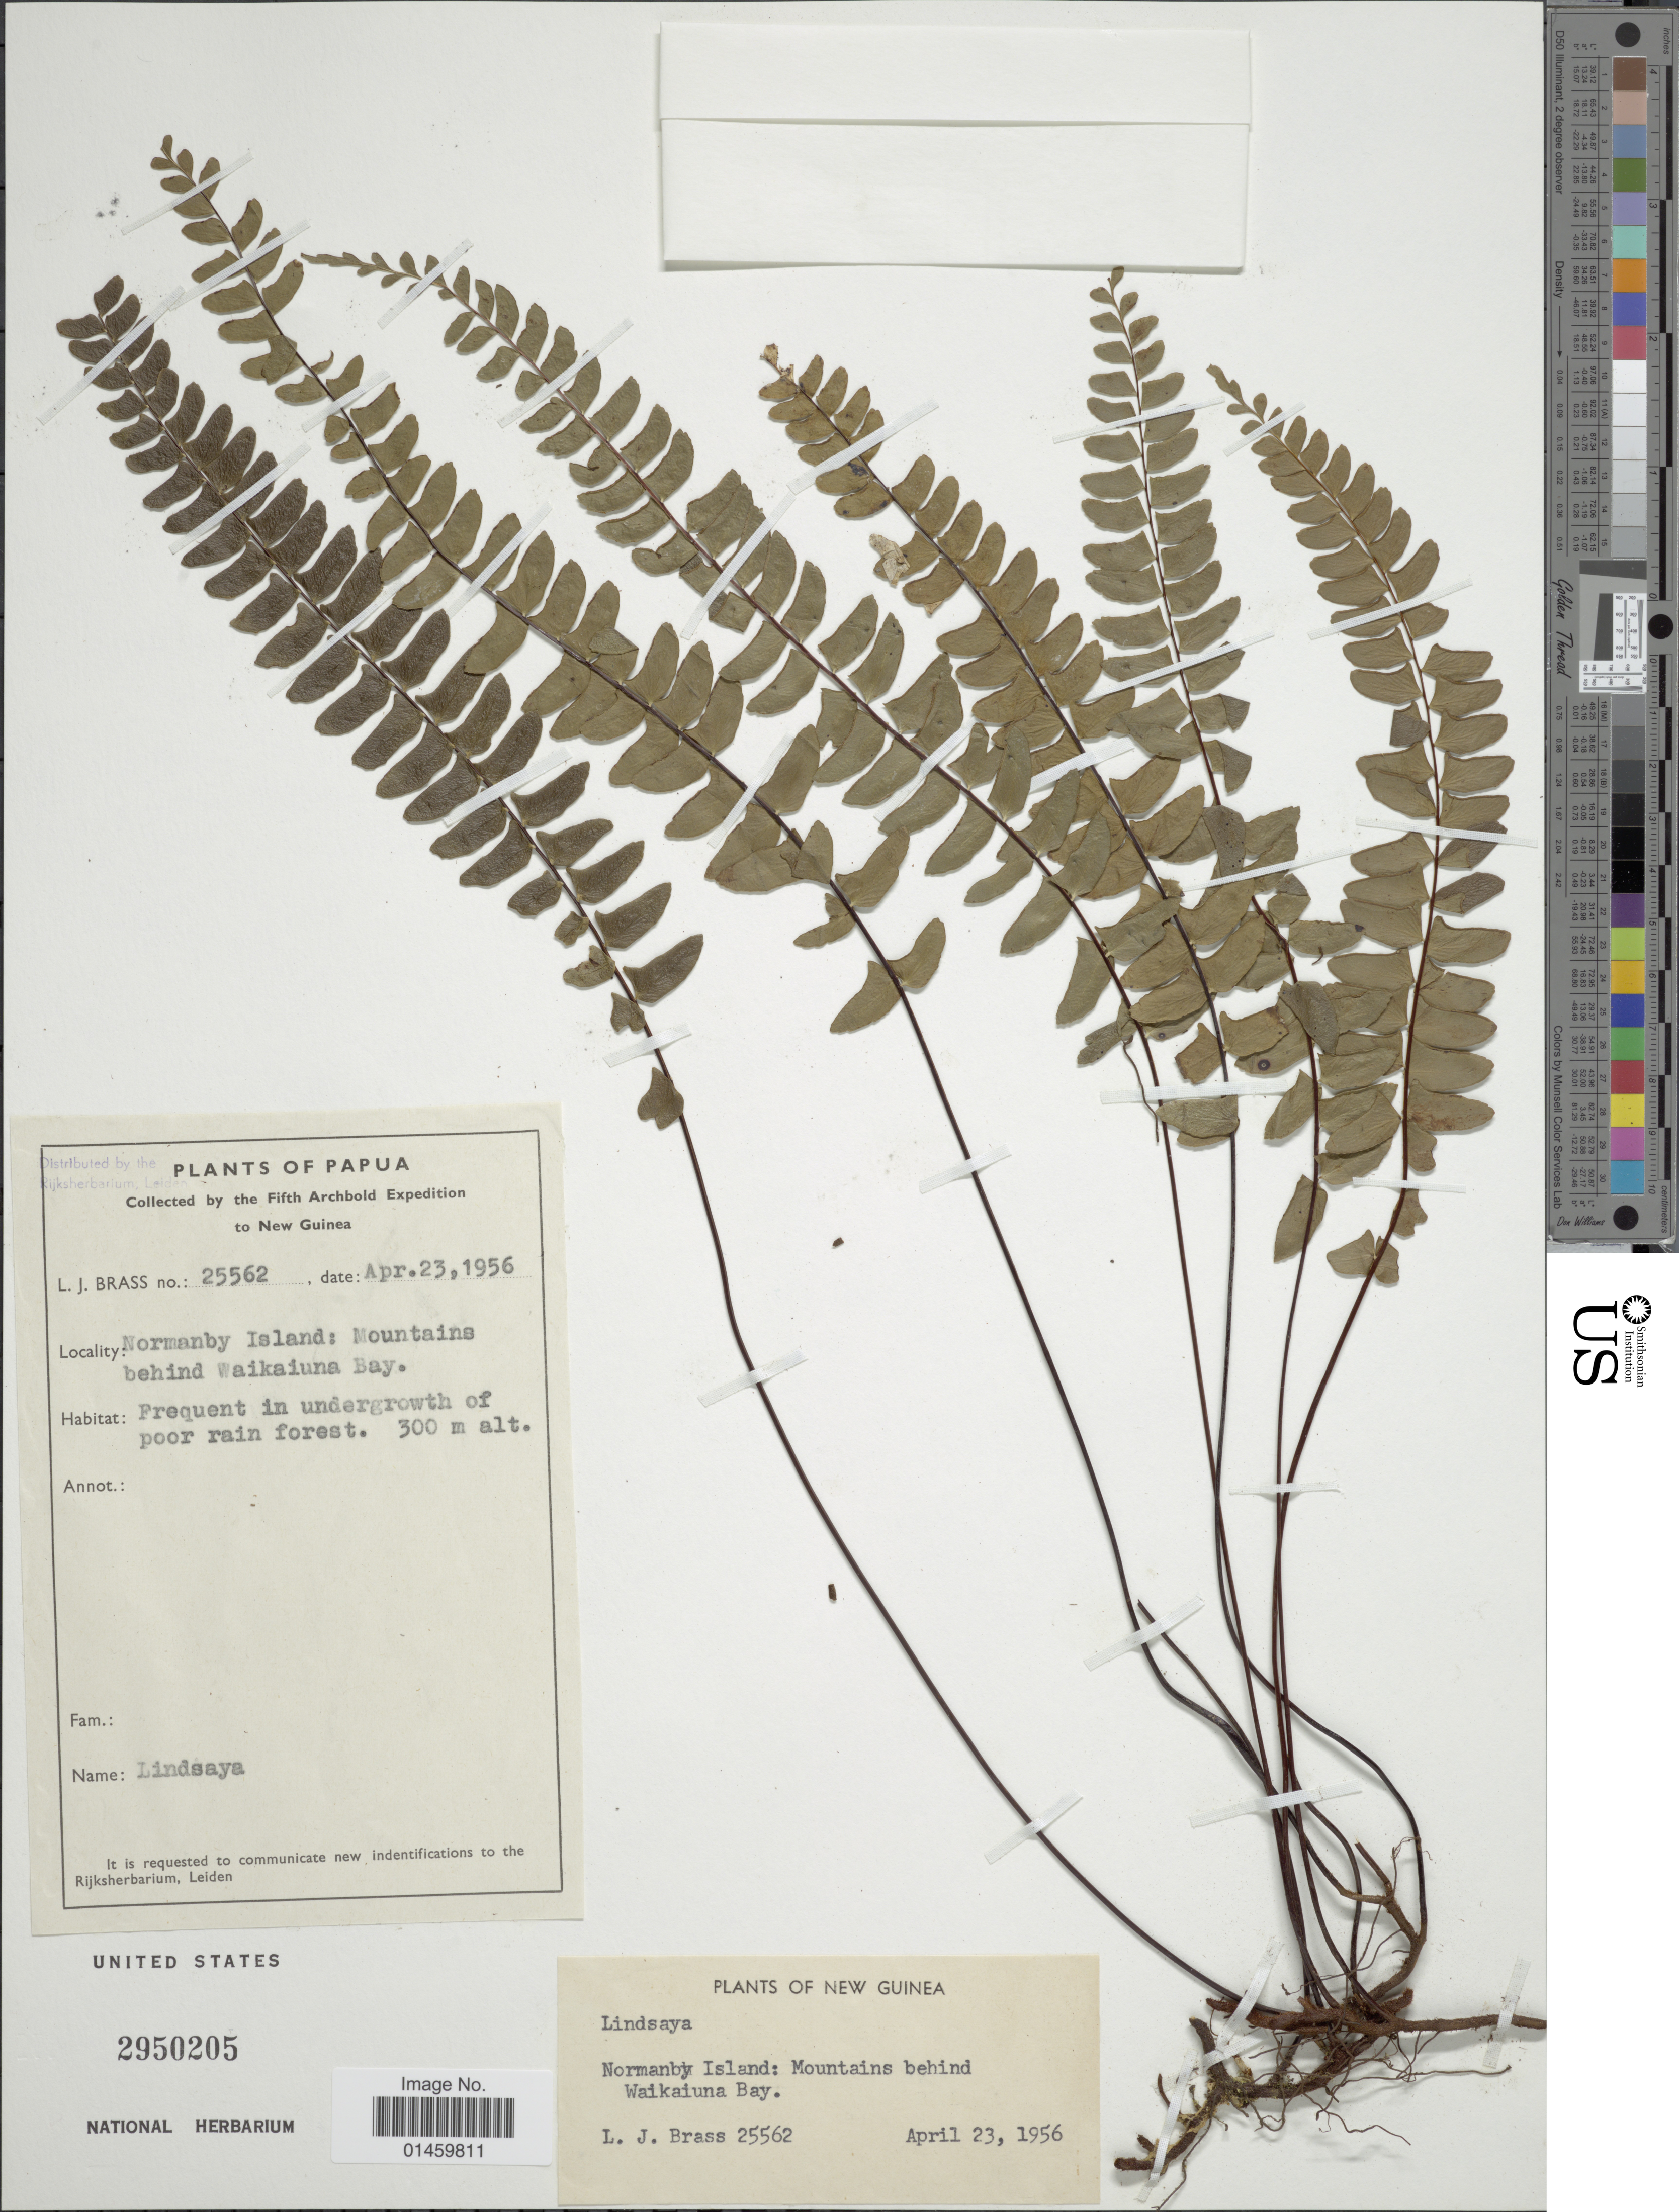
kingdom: Plantae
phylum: Tracheophyta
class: Polypodiopsida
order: Polypodiales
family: Lindsaeaceae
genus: Lindsaea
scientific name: Lindsaea sp.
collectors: L. J. Brass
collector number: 25562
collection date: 1956-04-23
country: Papua New Guinea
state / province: Milne Bay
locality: Papua. Normanby Island: Mountains behind Waikaiuna Bay. New Guinea.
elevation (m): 300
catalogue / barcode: US 2950205